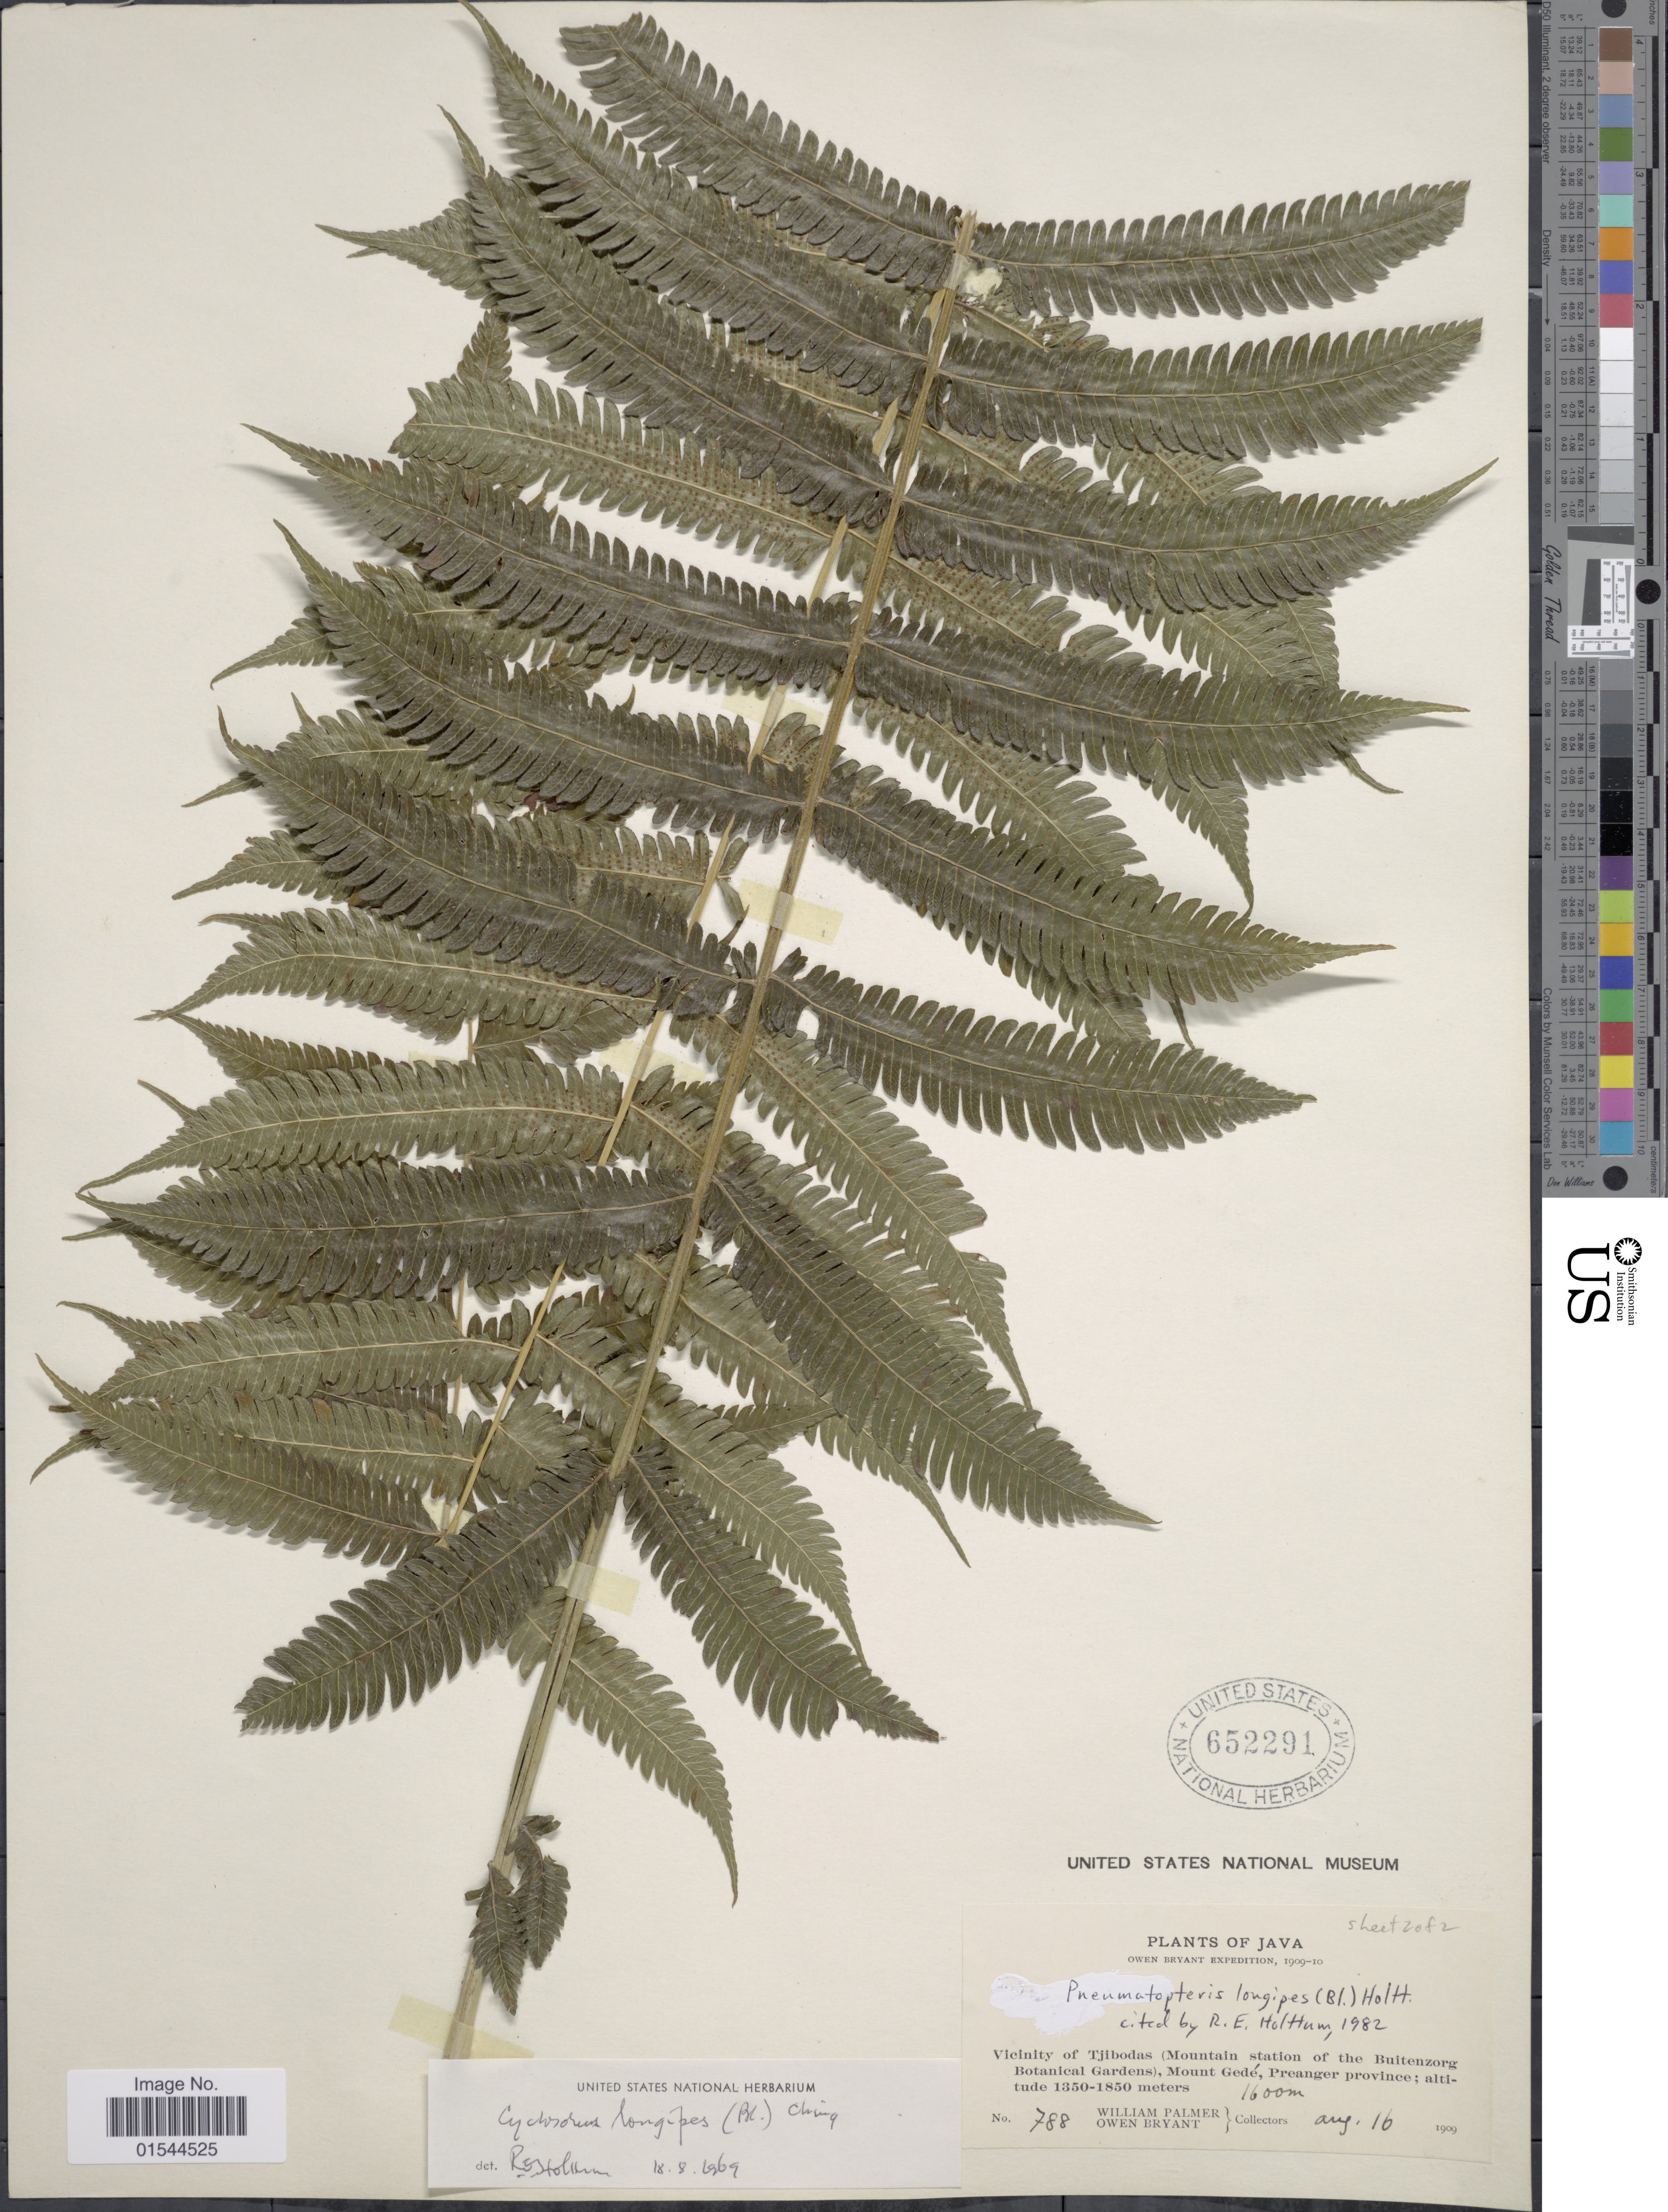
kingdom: Plantae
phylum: Tracheophyta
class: Polypodiopsida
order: Polypodiales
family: Thelypteridaceae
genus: Pneumatopteris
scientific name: Pneumatopteris longipes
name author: (Blume) Holttum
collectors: W. Palmer & O. Bryant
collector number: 788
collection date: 1909-08-16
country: Indonesia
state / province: Java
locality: Vicinity of Tjibodas (Mountain station of the Buitenzorg Botanical Gardens), Mount Gede, preanger Province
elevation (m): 1600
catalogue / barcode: US 652291